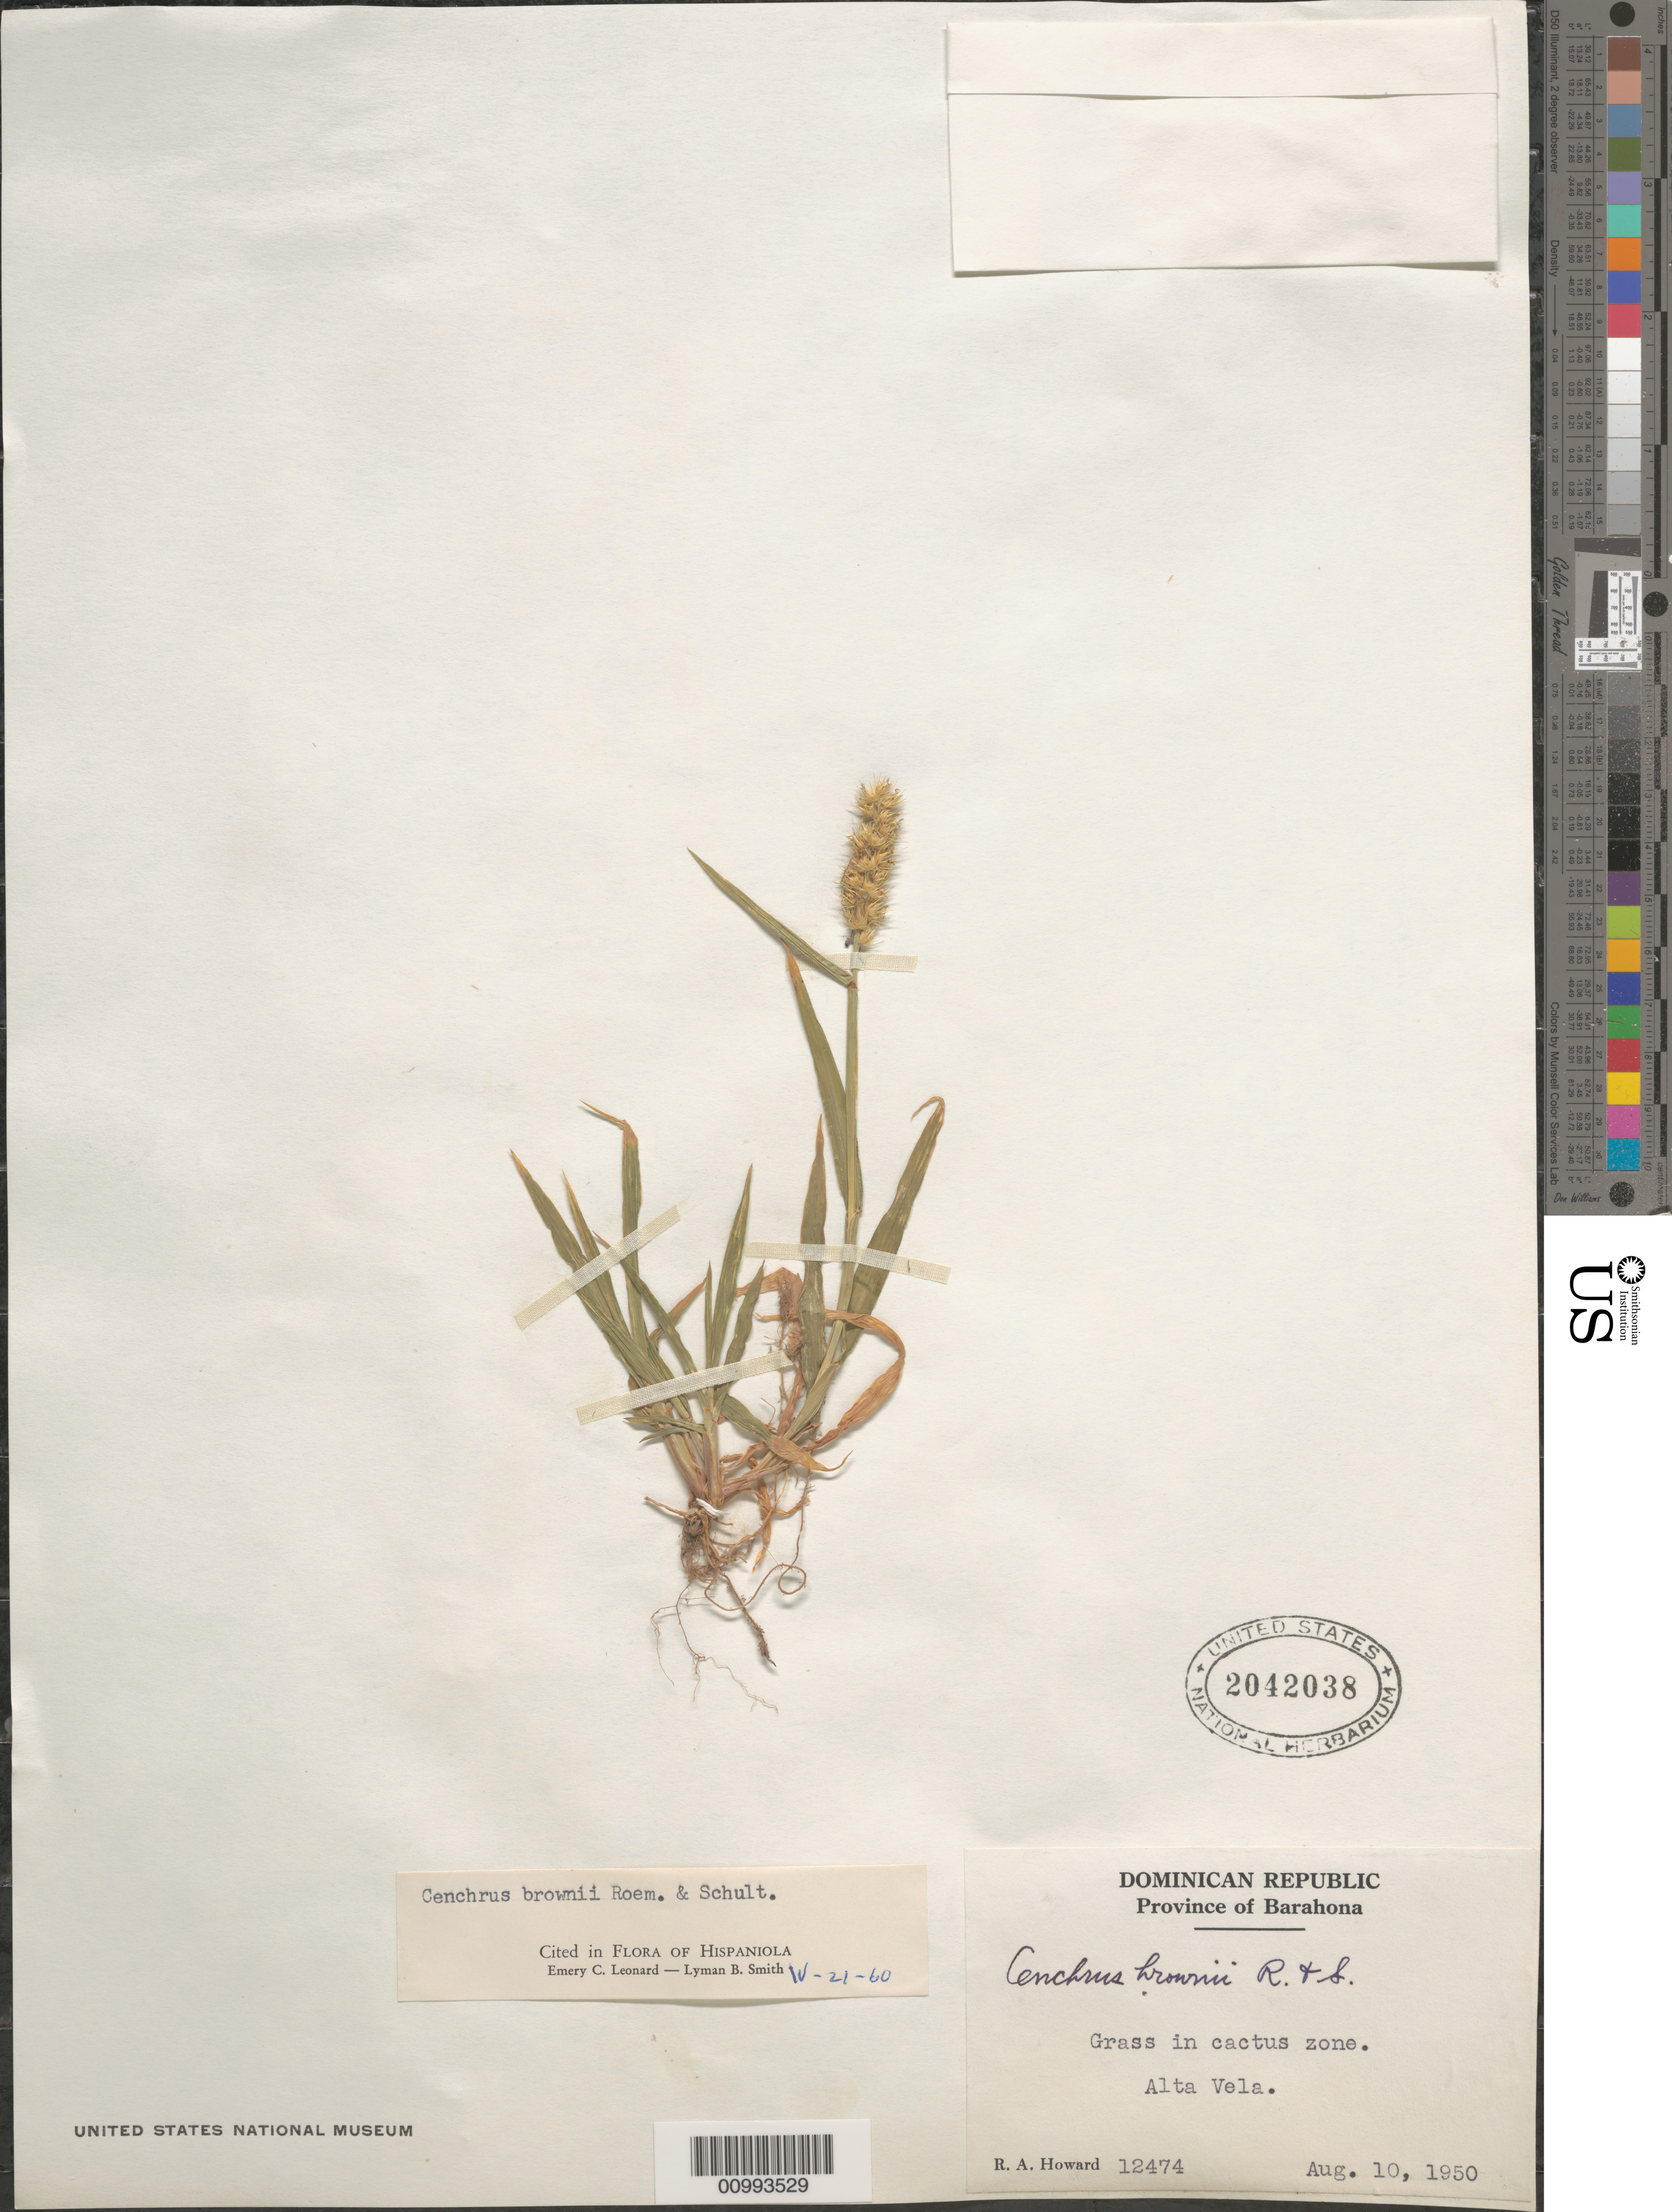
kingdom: Plantae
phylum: Tracheophyta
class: Liliopsida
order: Poales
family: Poaceae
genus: Cenchrus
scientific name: Cenchrus brownii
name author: Roem. & Schult.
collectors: R. A. Howard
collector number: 12474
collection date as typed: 10 Aug 1950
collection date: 1950-08-10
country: Dominican Republic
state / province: Barahona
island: Alta Vela I.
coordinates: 0 N, 0 E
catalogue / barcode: US 2042038